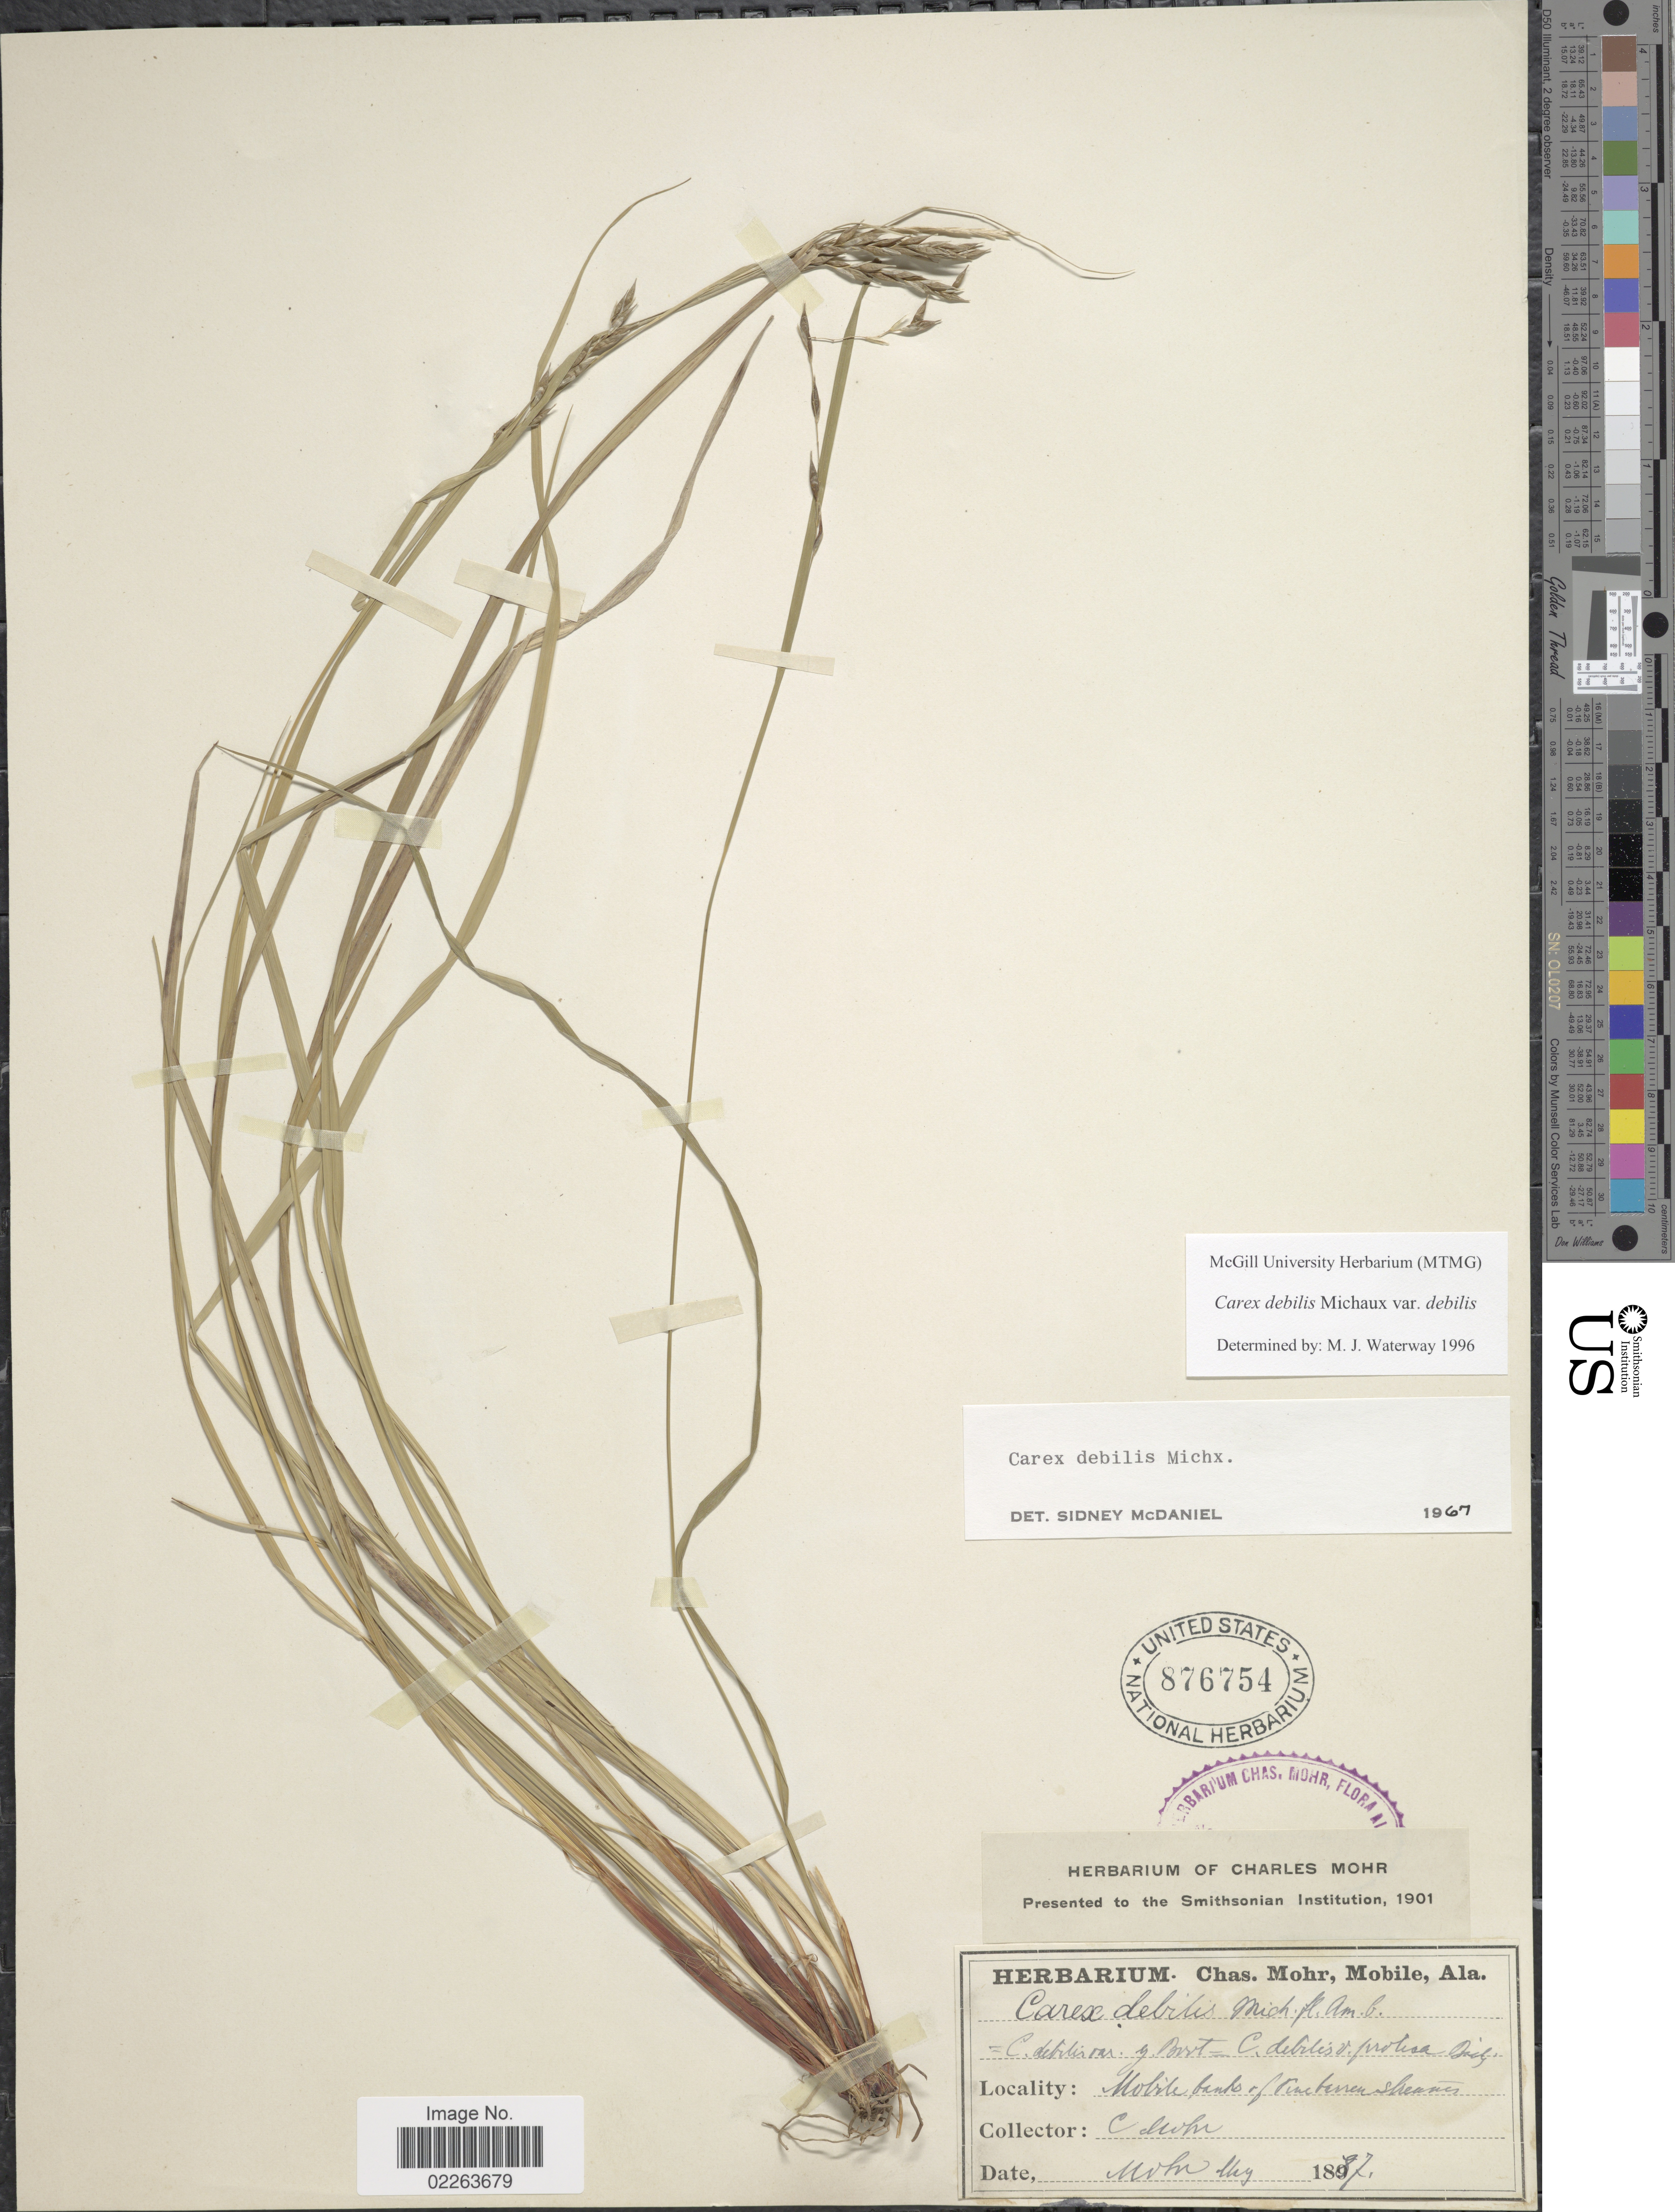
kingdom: Plantae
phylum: Tracheophyta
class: Liliopsida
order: Poales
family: Cyperaceae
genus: Carex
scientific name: Carex debilis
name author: Michx.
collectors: C. T. Mohr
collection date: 1887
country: United States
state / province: Alabama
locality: Mobile, banks of Pinebessen streams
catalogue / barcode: US 876754